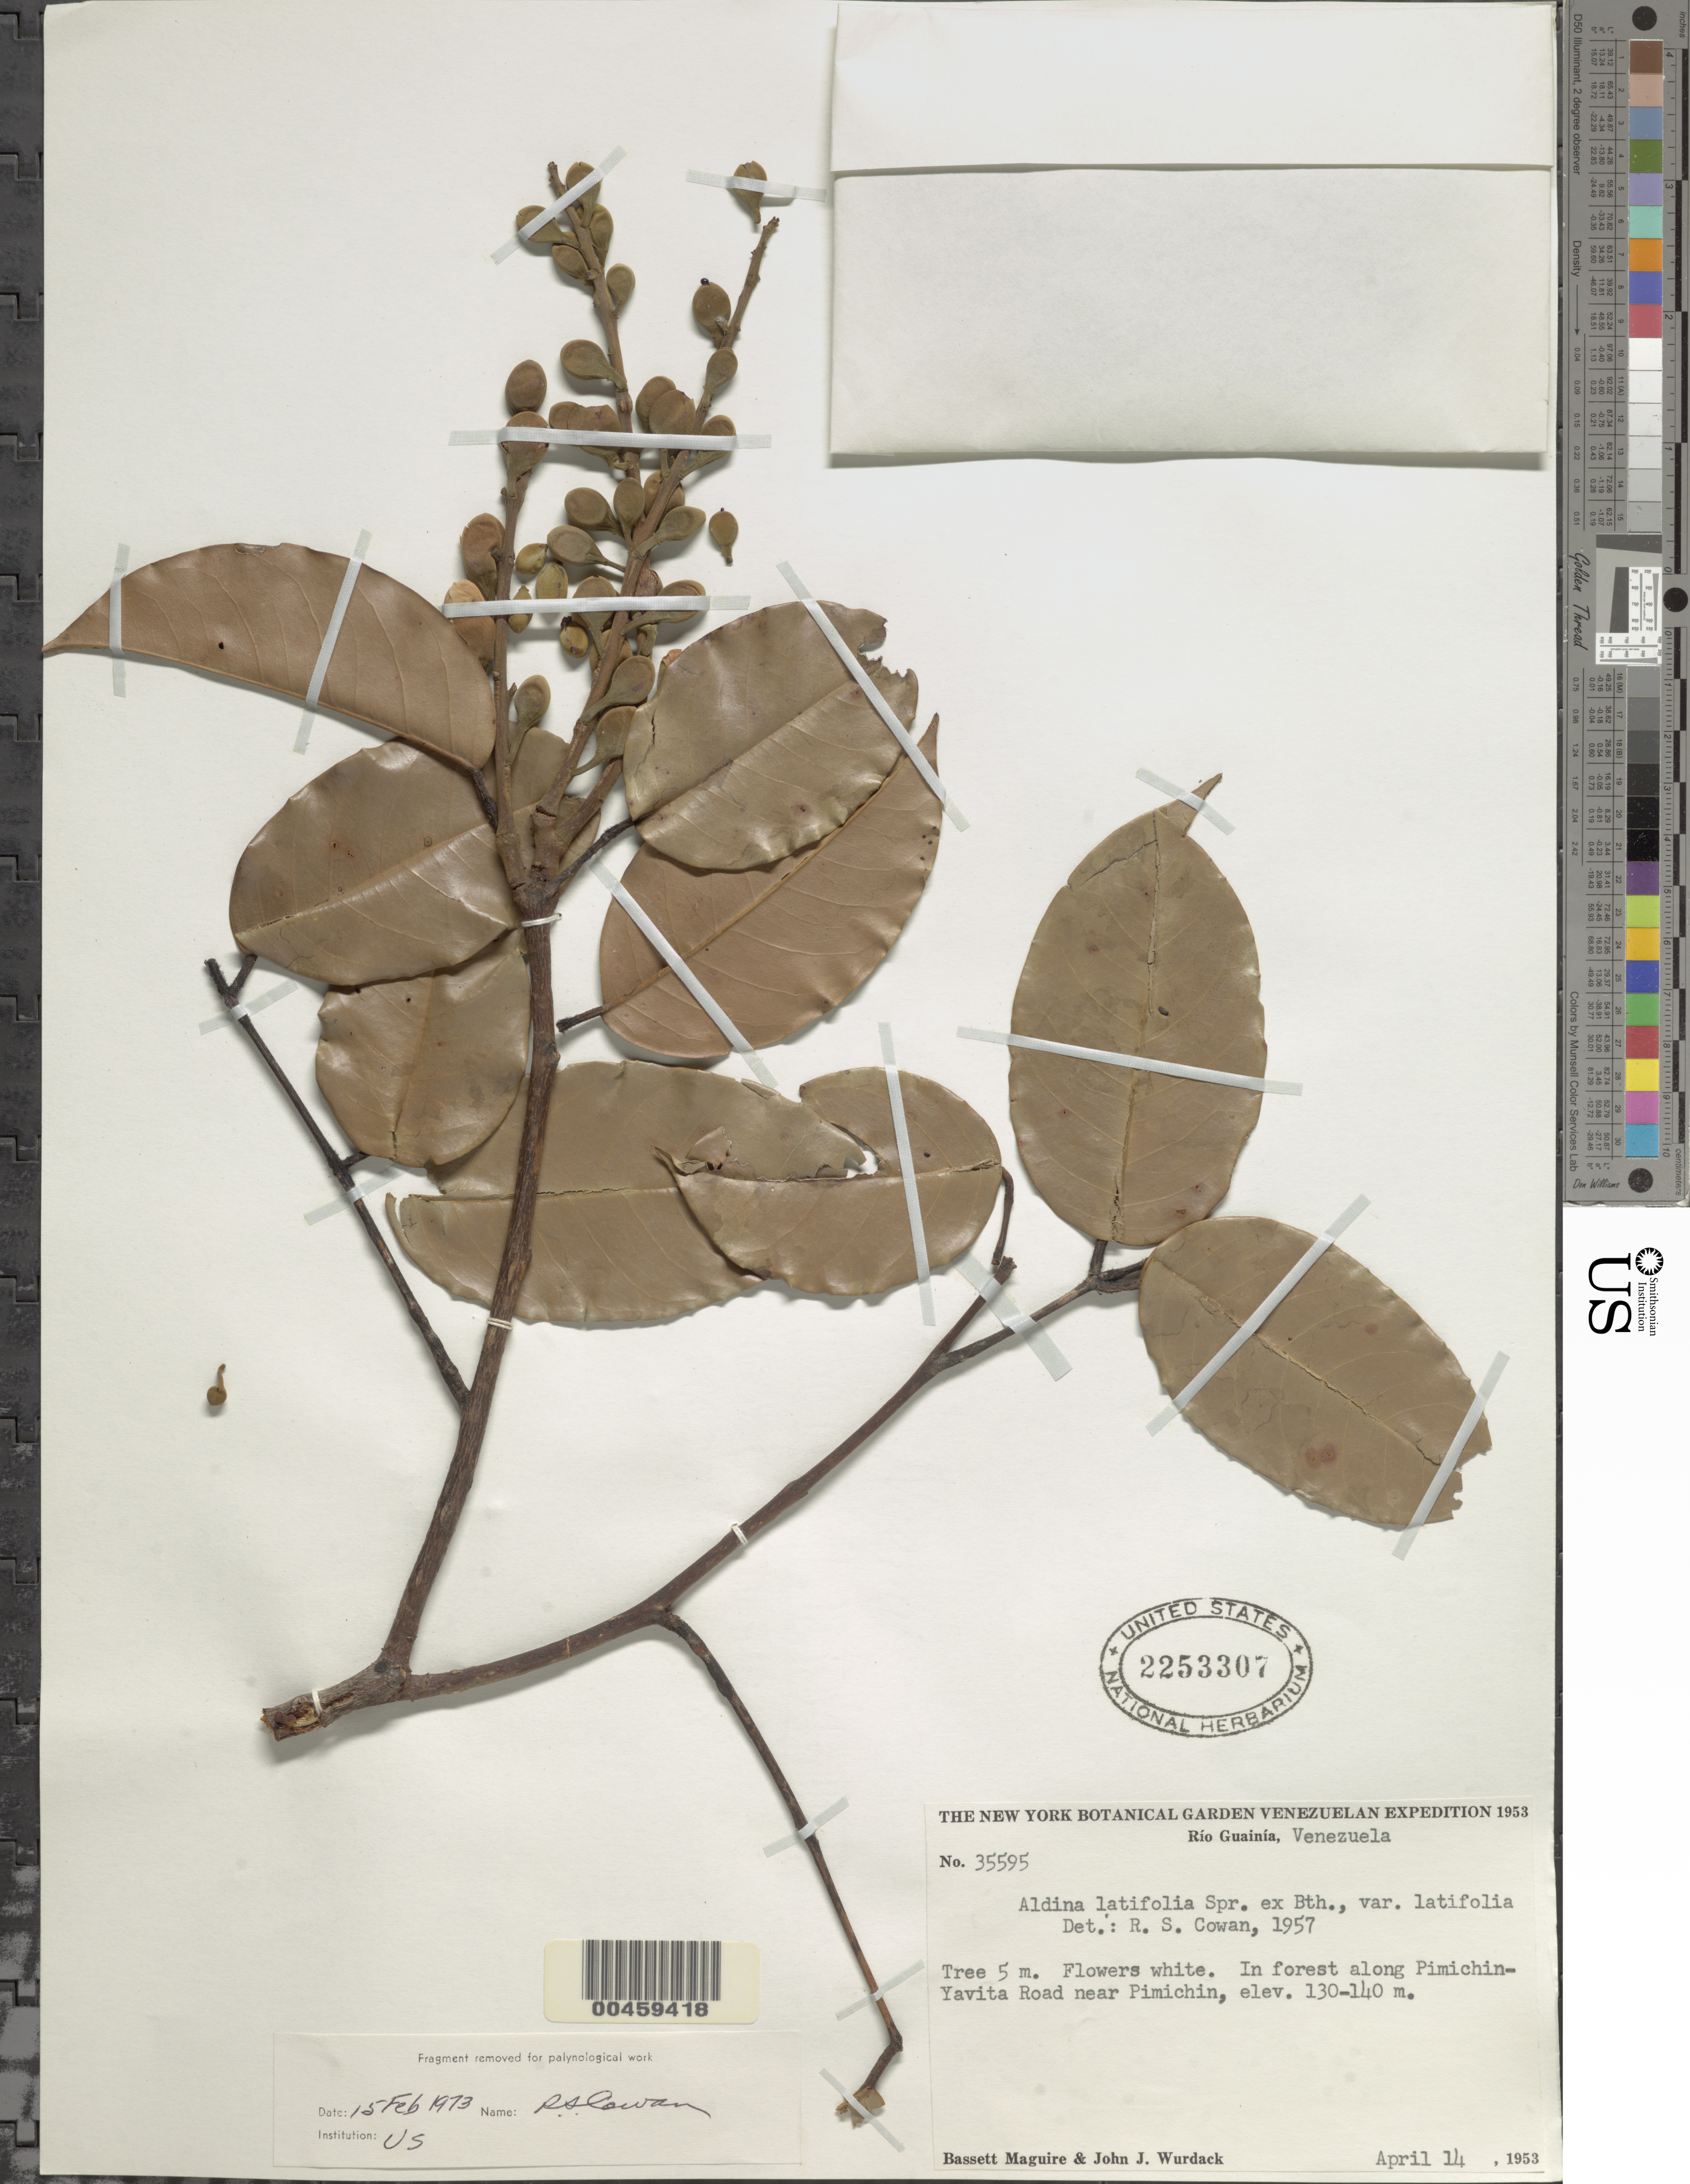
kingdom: Plantae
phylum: Tracheophyta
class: Magnoliopsida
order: Fabales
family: Fabaceae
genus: Aldina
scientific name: Aldina latifolia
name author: Spruce ex Benth.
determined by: Ramos, G.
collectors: B. Maguire & J. J. Wurdack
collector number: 35595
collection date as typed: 14 Apr 1953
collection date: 1953-04-14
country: Venezuela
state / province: Amazonas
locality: Pimichin, near; along pimichin - yavita road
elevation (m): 130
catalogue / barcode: US 2253307